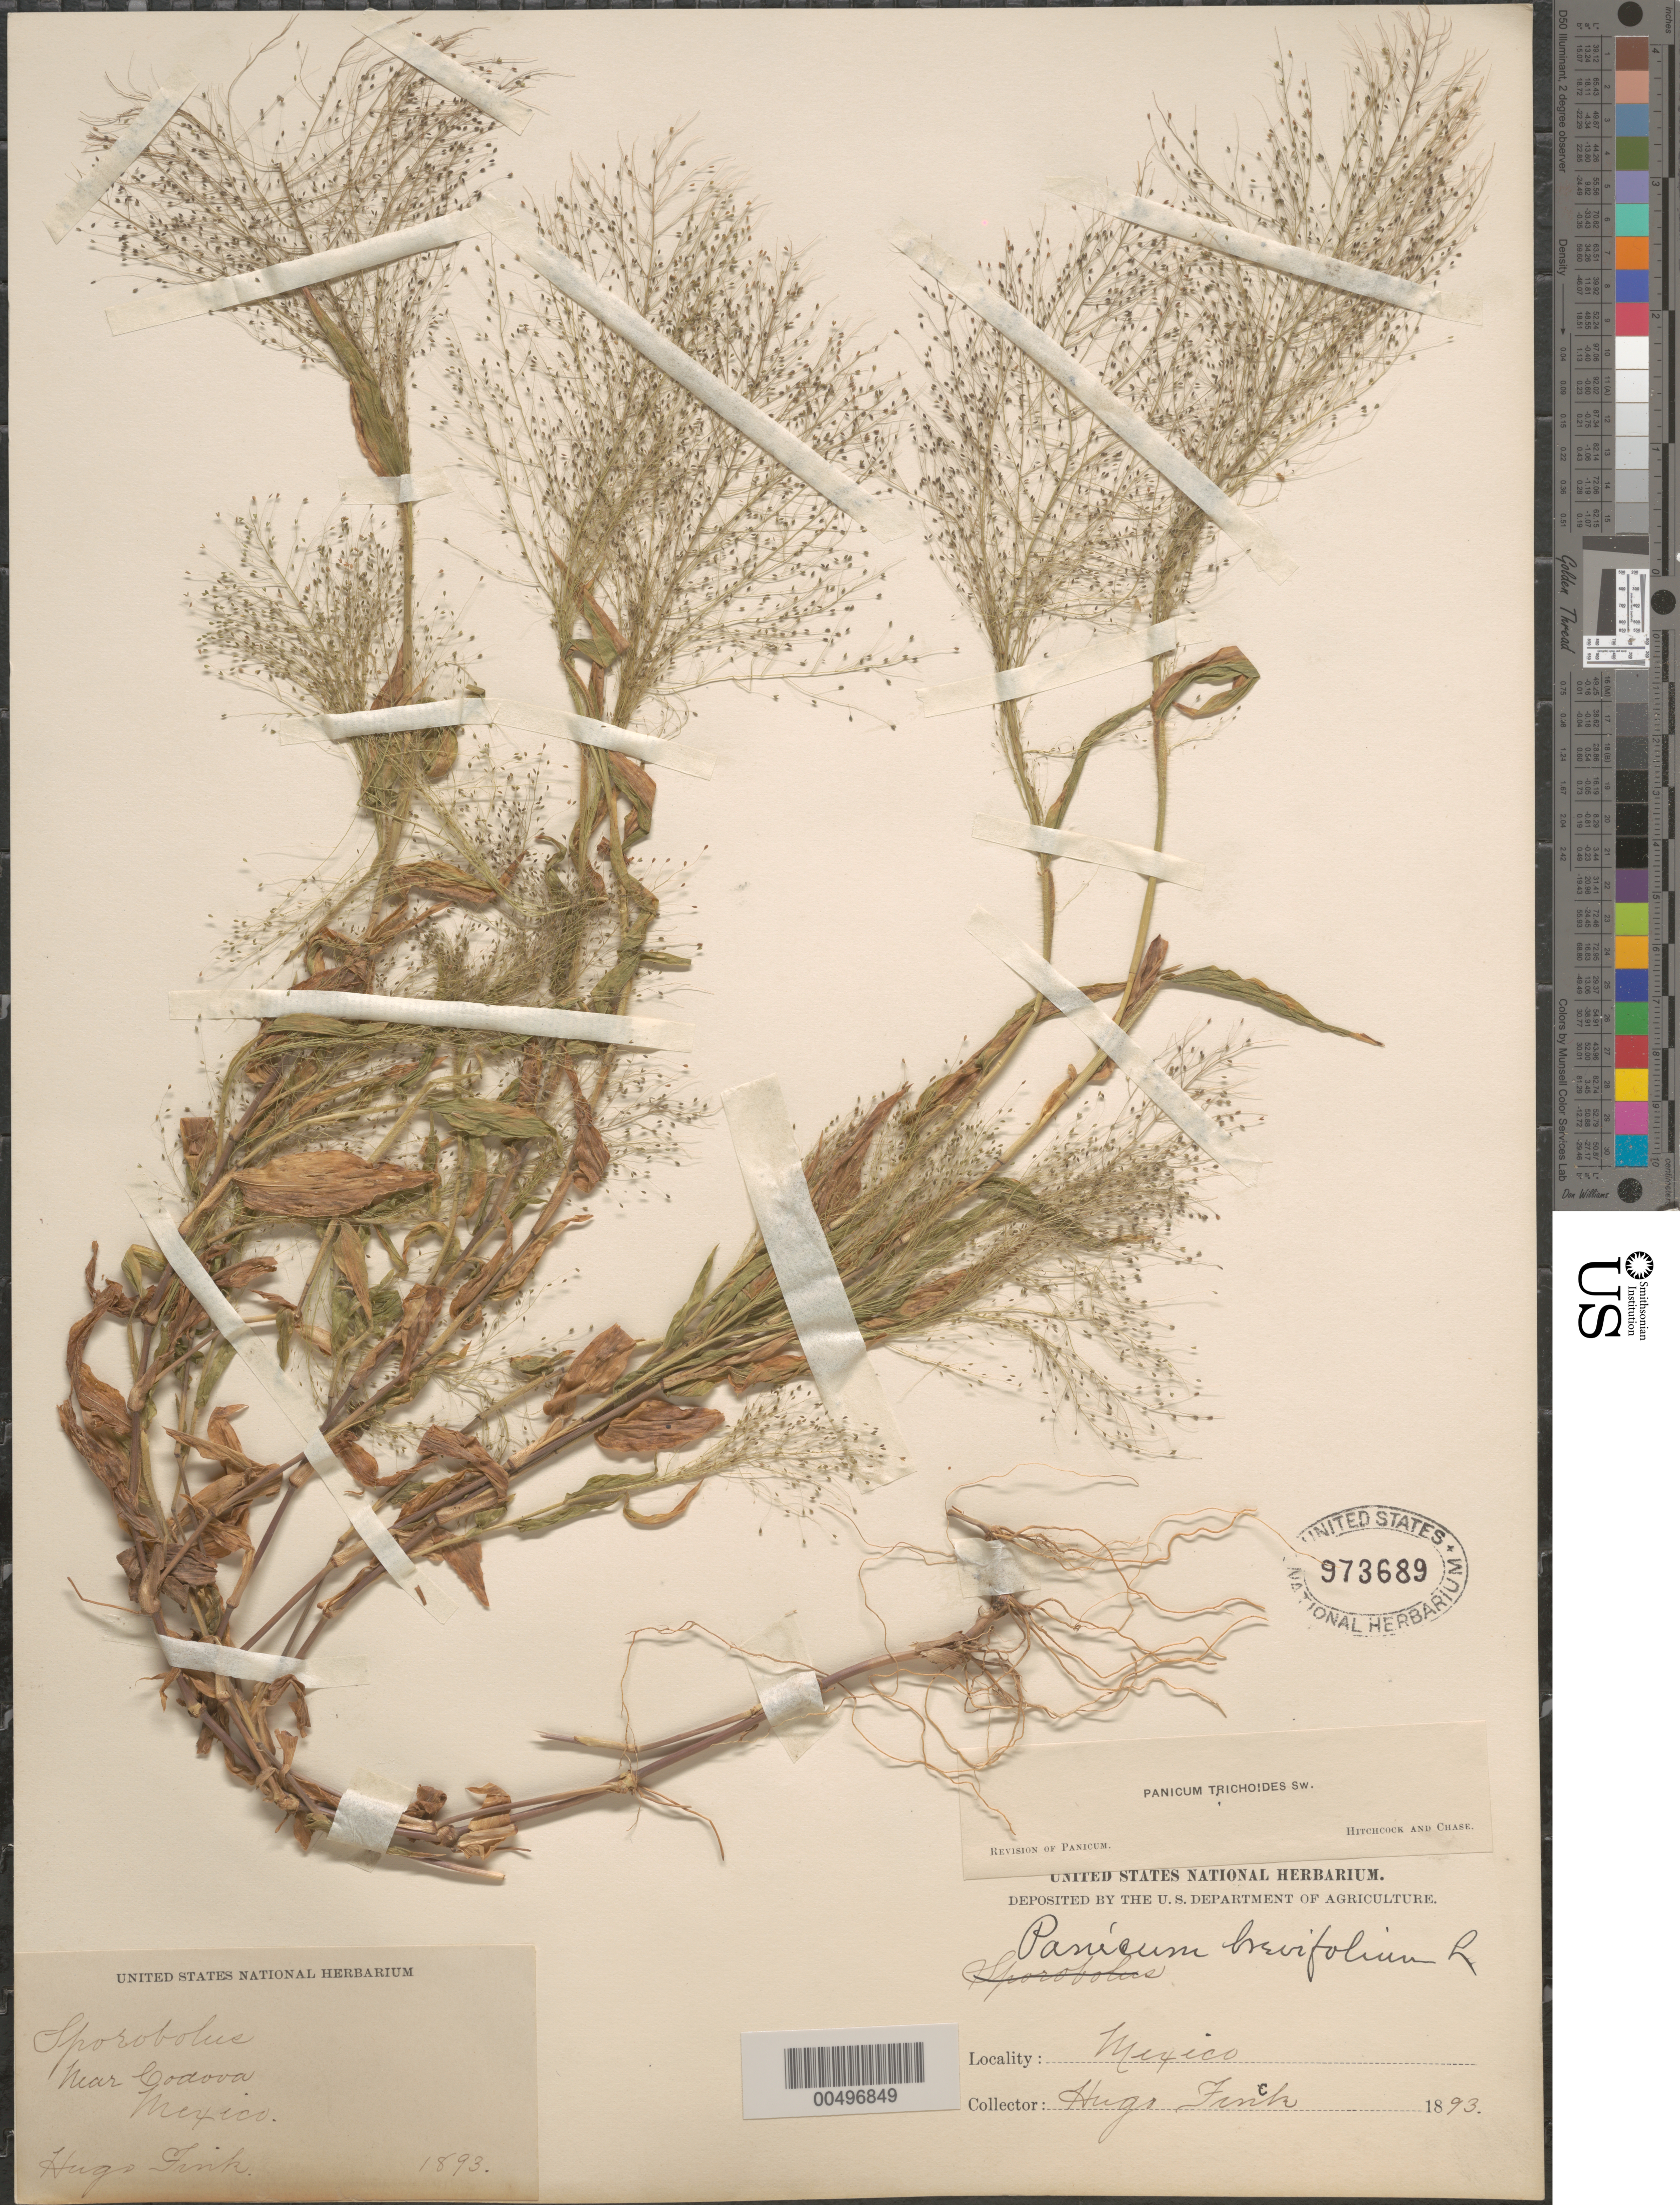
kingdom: Plantae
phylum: Tracheophyta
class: Liliopsida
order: Poales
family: Poaceae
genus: Panicum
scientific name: Panicum trichoides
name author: Sw.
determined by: Hitchcock, A. S.; Chase, [M.] A.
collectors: H. Finck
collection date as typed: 1893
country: Mexico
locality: Near Codova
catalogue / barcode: US 973689